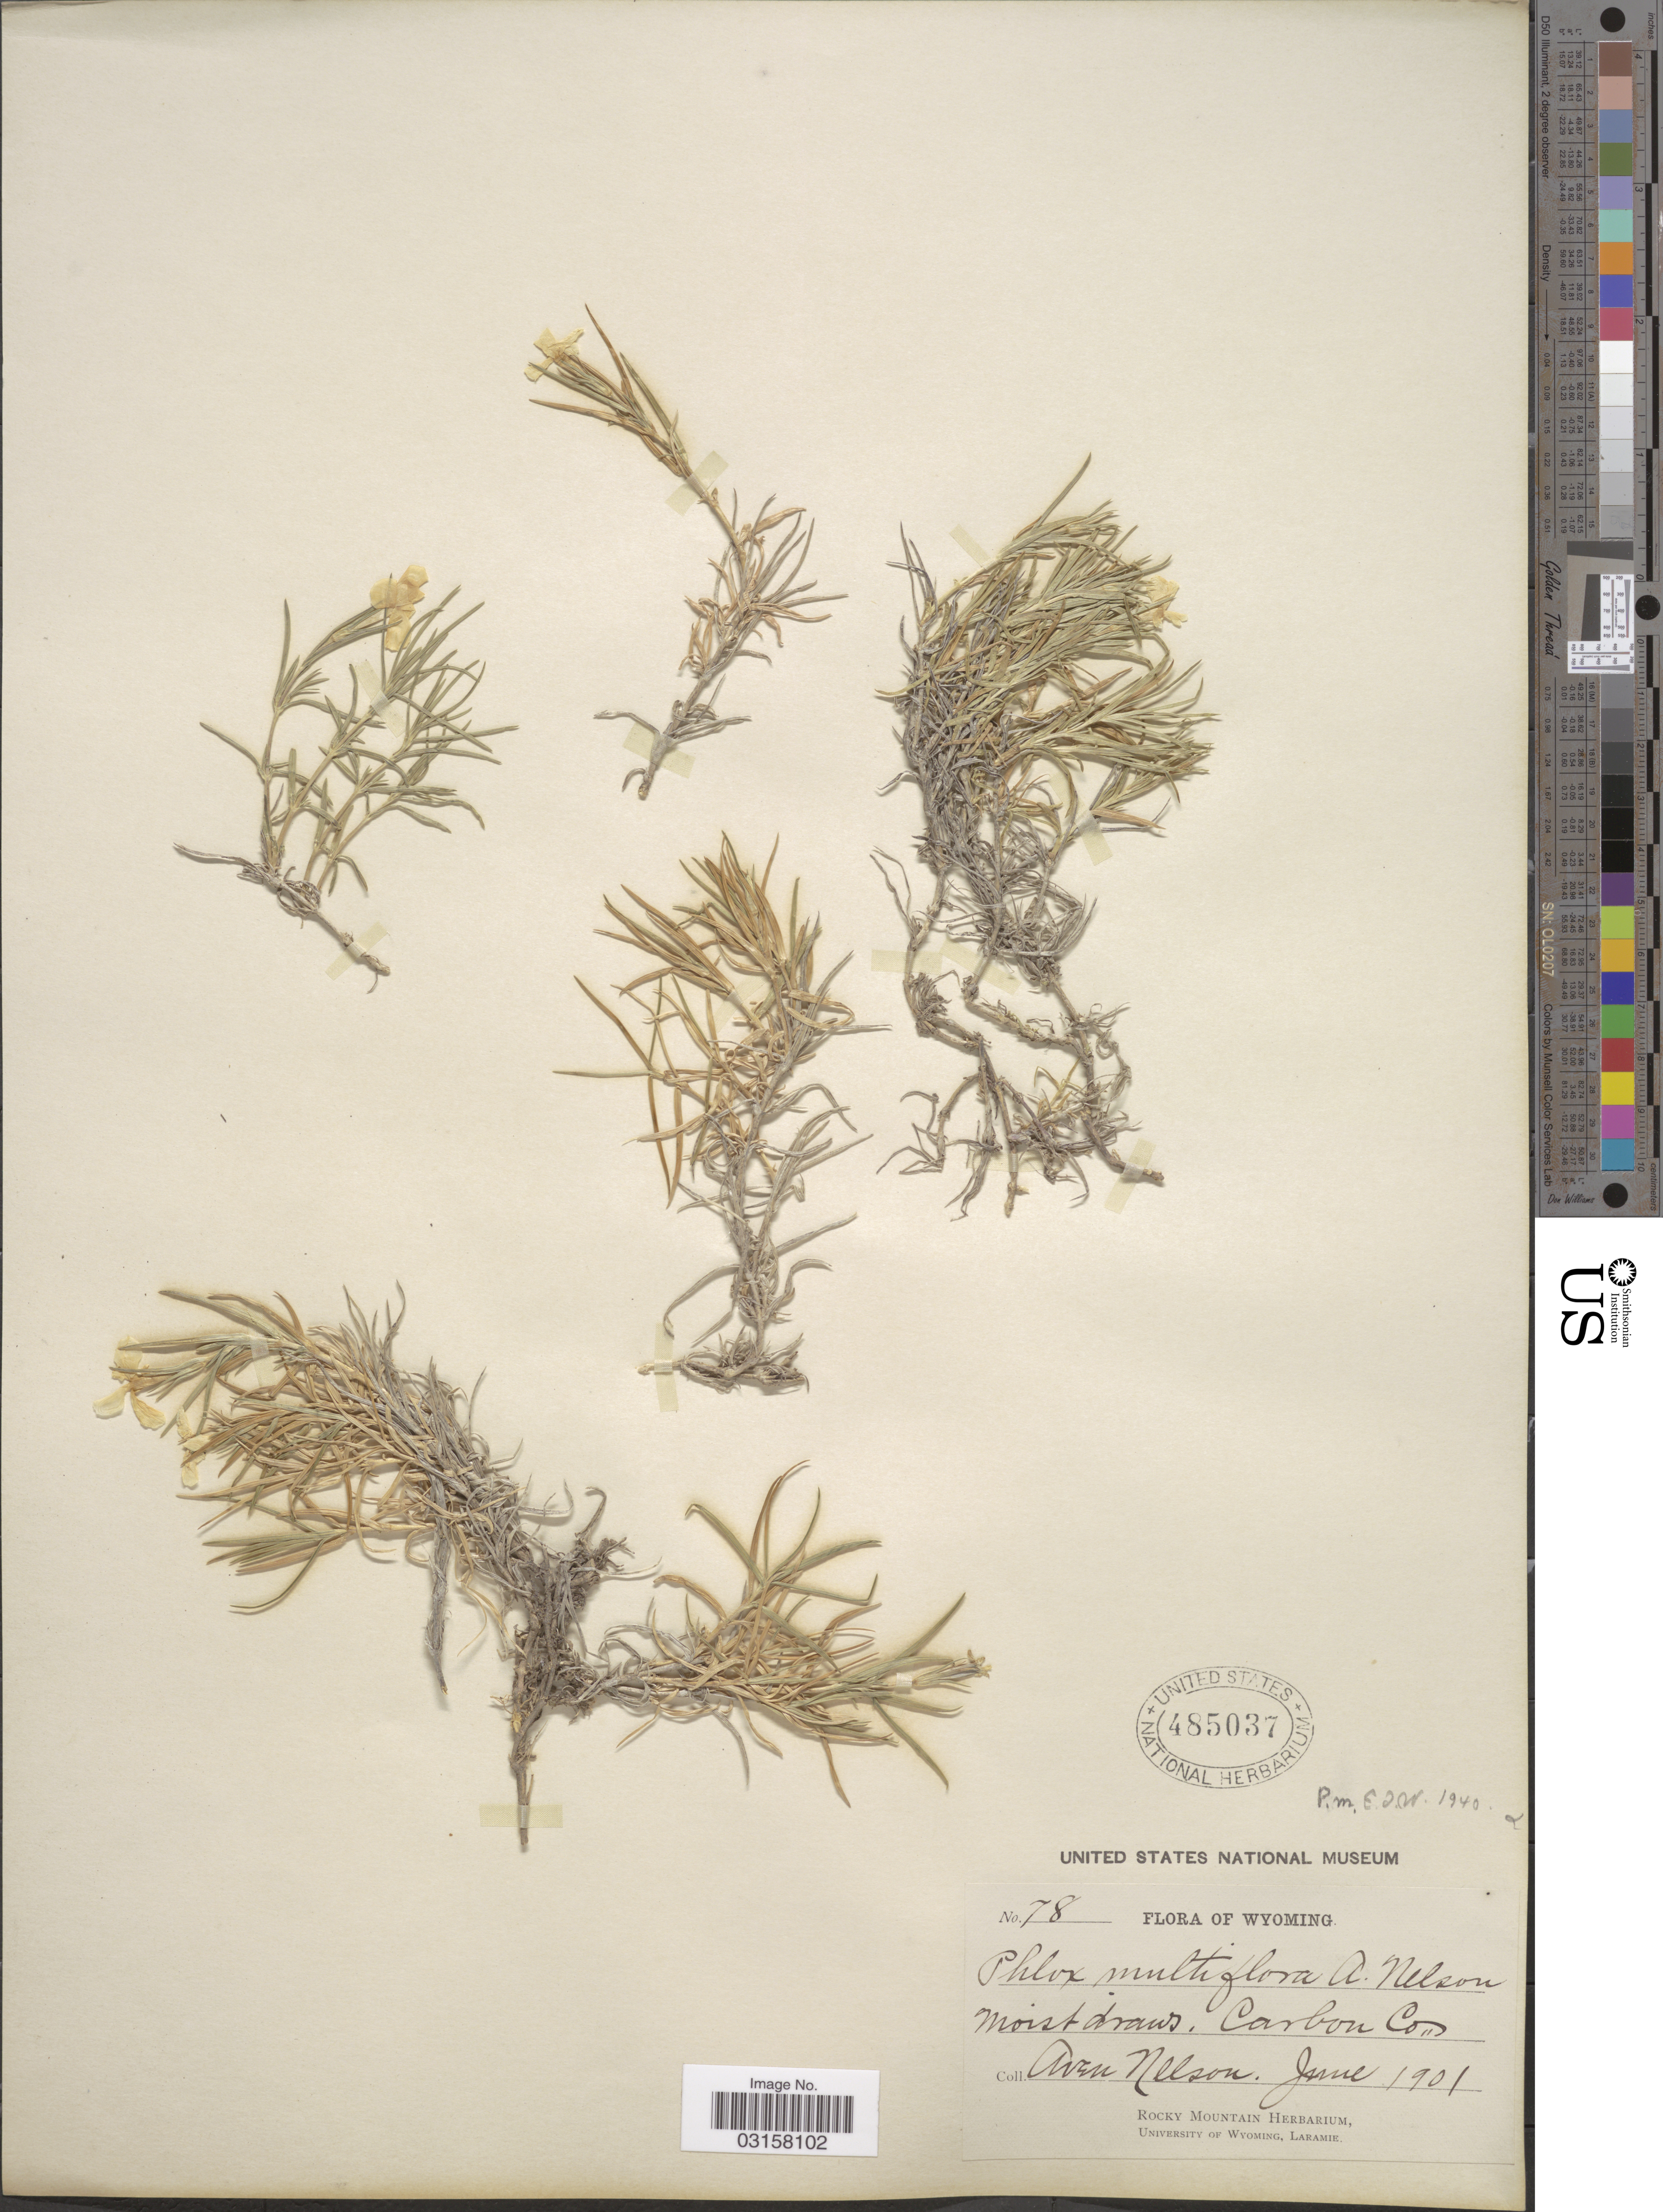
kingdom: Plantae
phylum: Tracheophyta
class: Magnoliopsida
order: Ericales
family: Polemoniaceae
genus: Phlox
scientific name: Phlox multiflora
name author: A. Nelson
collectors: A. Nelson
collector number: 78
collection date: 1901-06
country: United States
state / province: Wyoming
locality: Carbon Co.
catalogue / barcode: US 485037